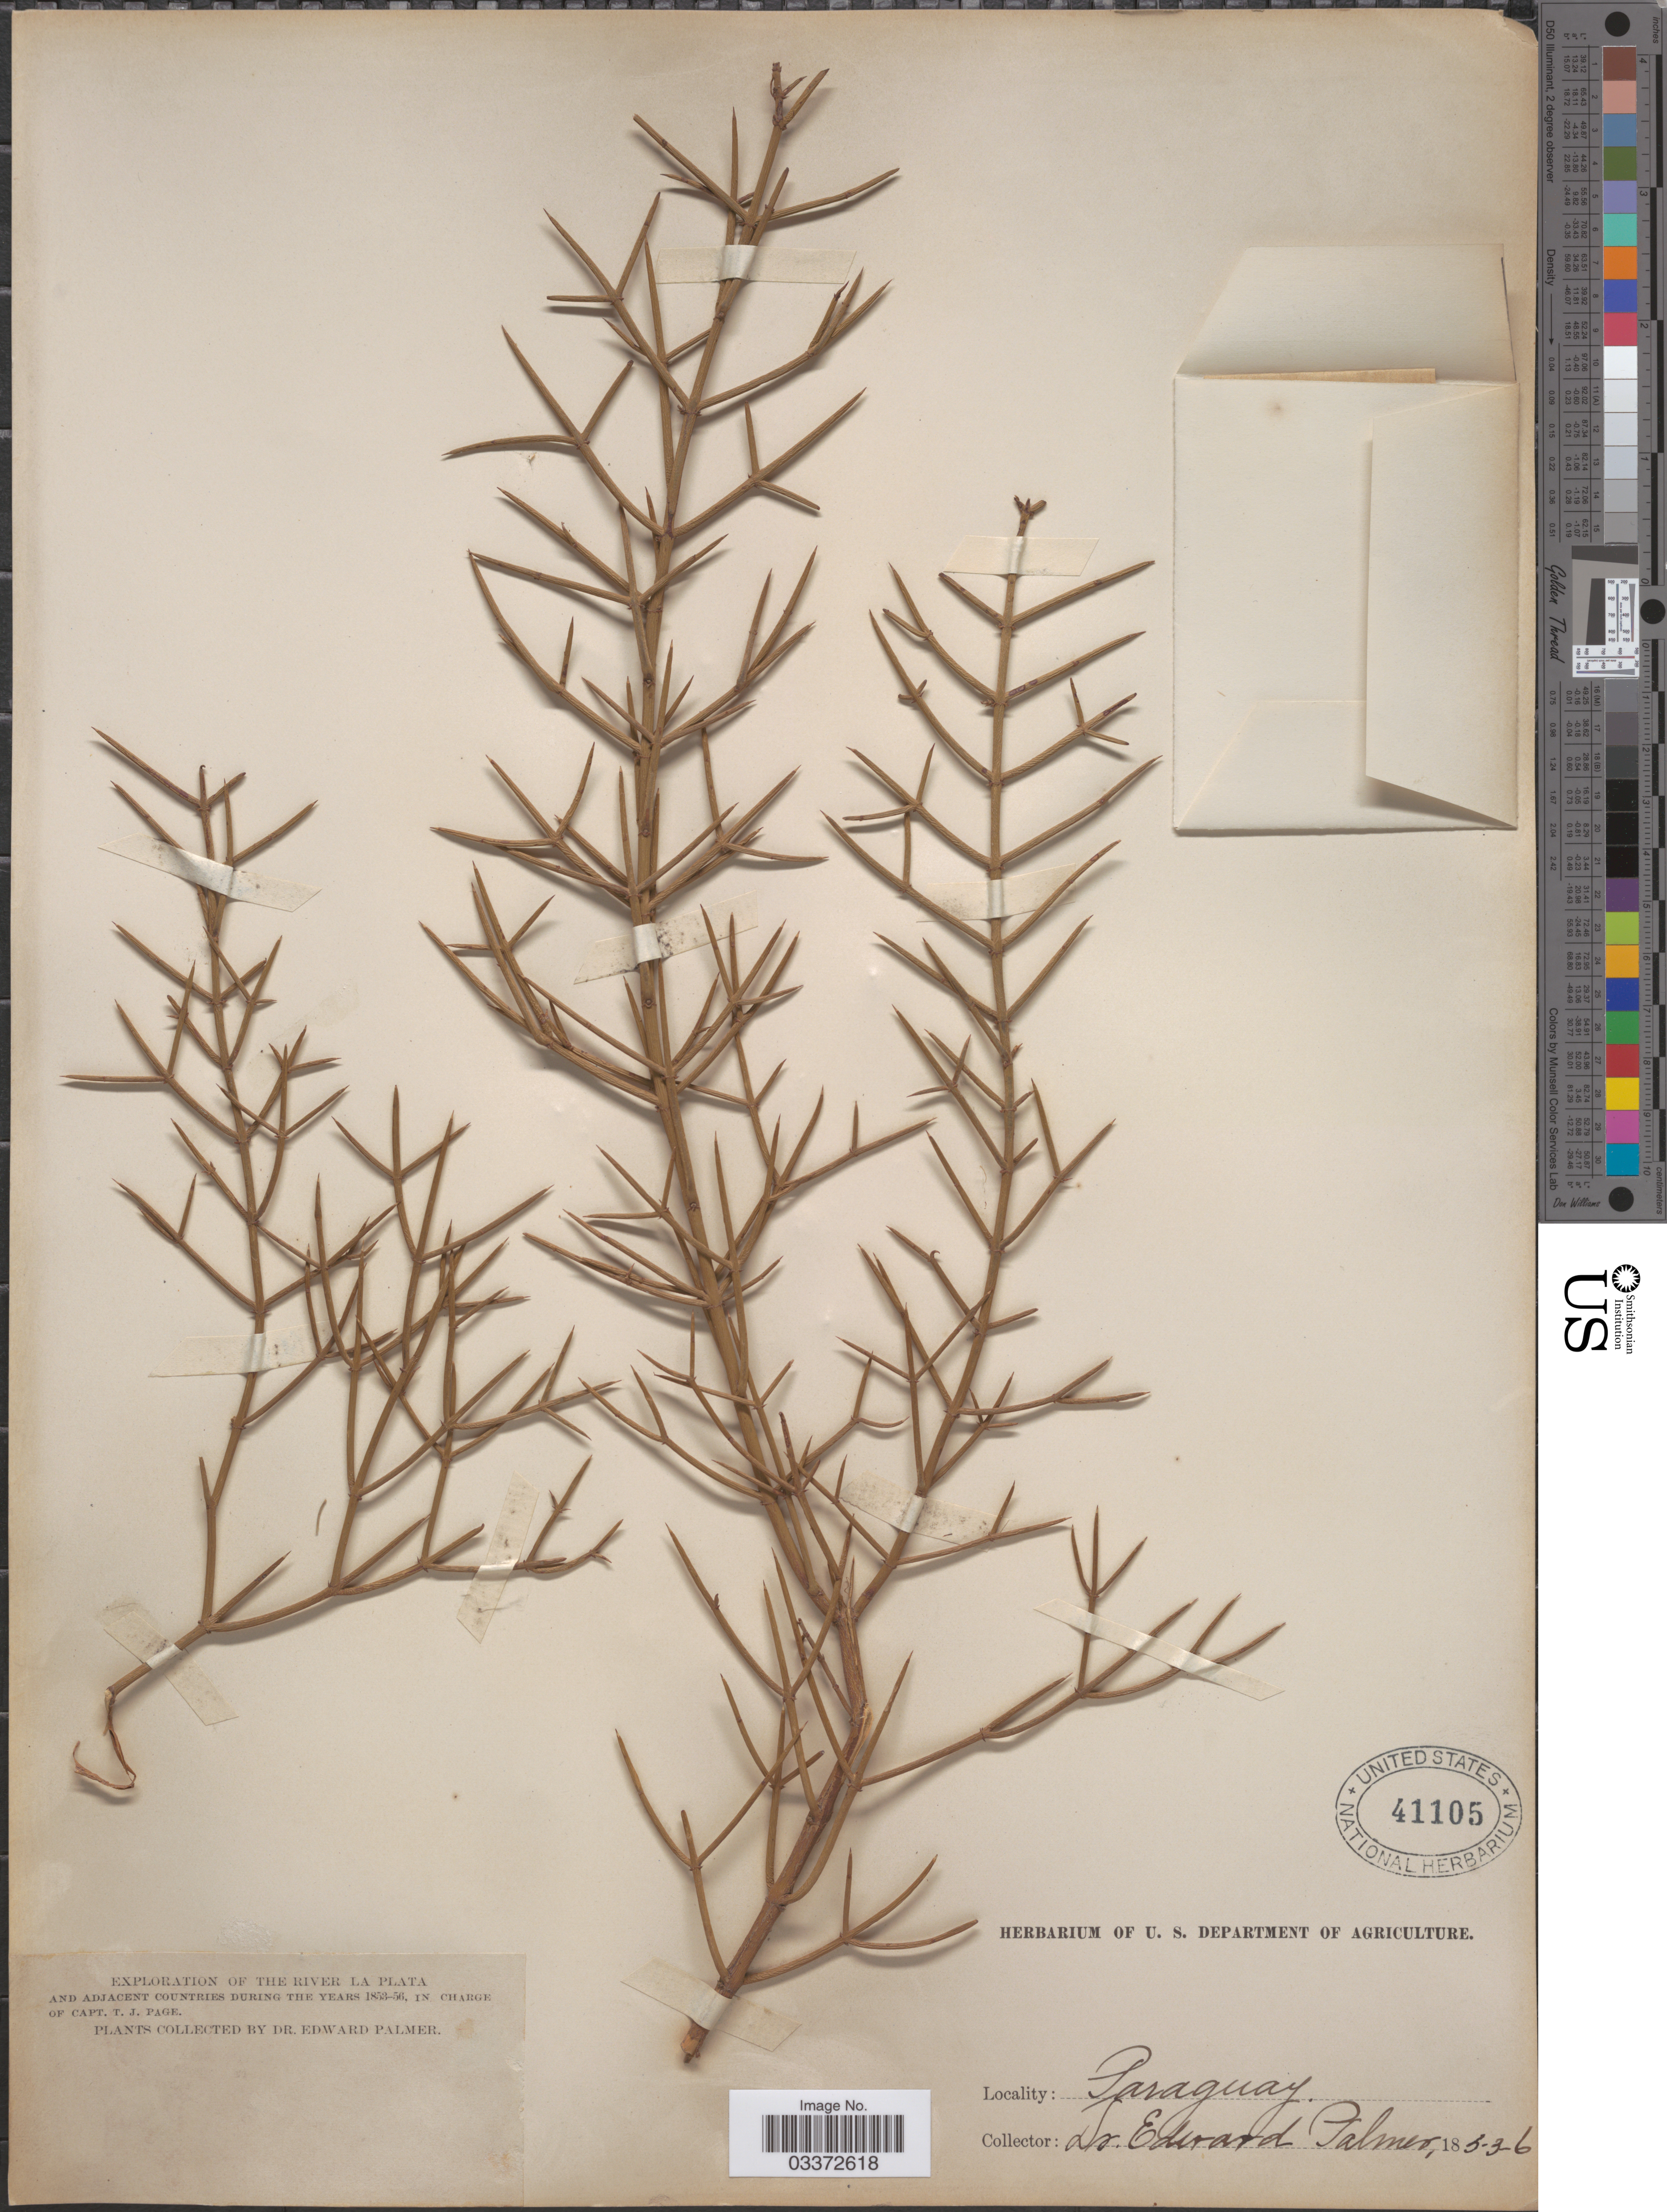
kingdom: Plantae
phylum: Tracheophyta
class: Magnoliopsida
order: Rosales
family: Rhamnaceae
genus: Colletia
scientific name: Colletia sp.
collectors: E. Palmer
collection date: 1853/1856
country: Paraguay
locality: The River La Plata and adjacent countries.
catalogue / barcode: US 41105